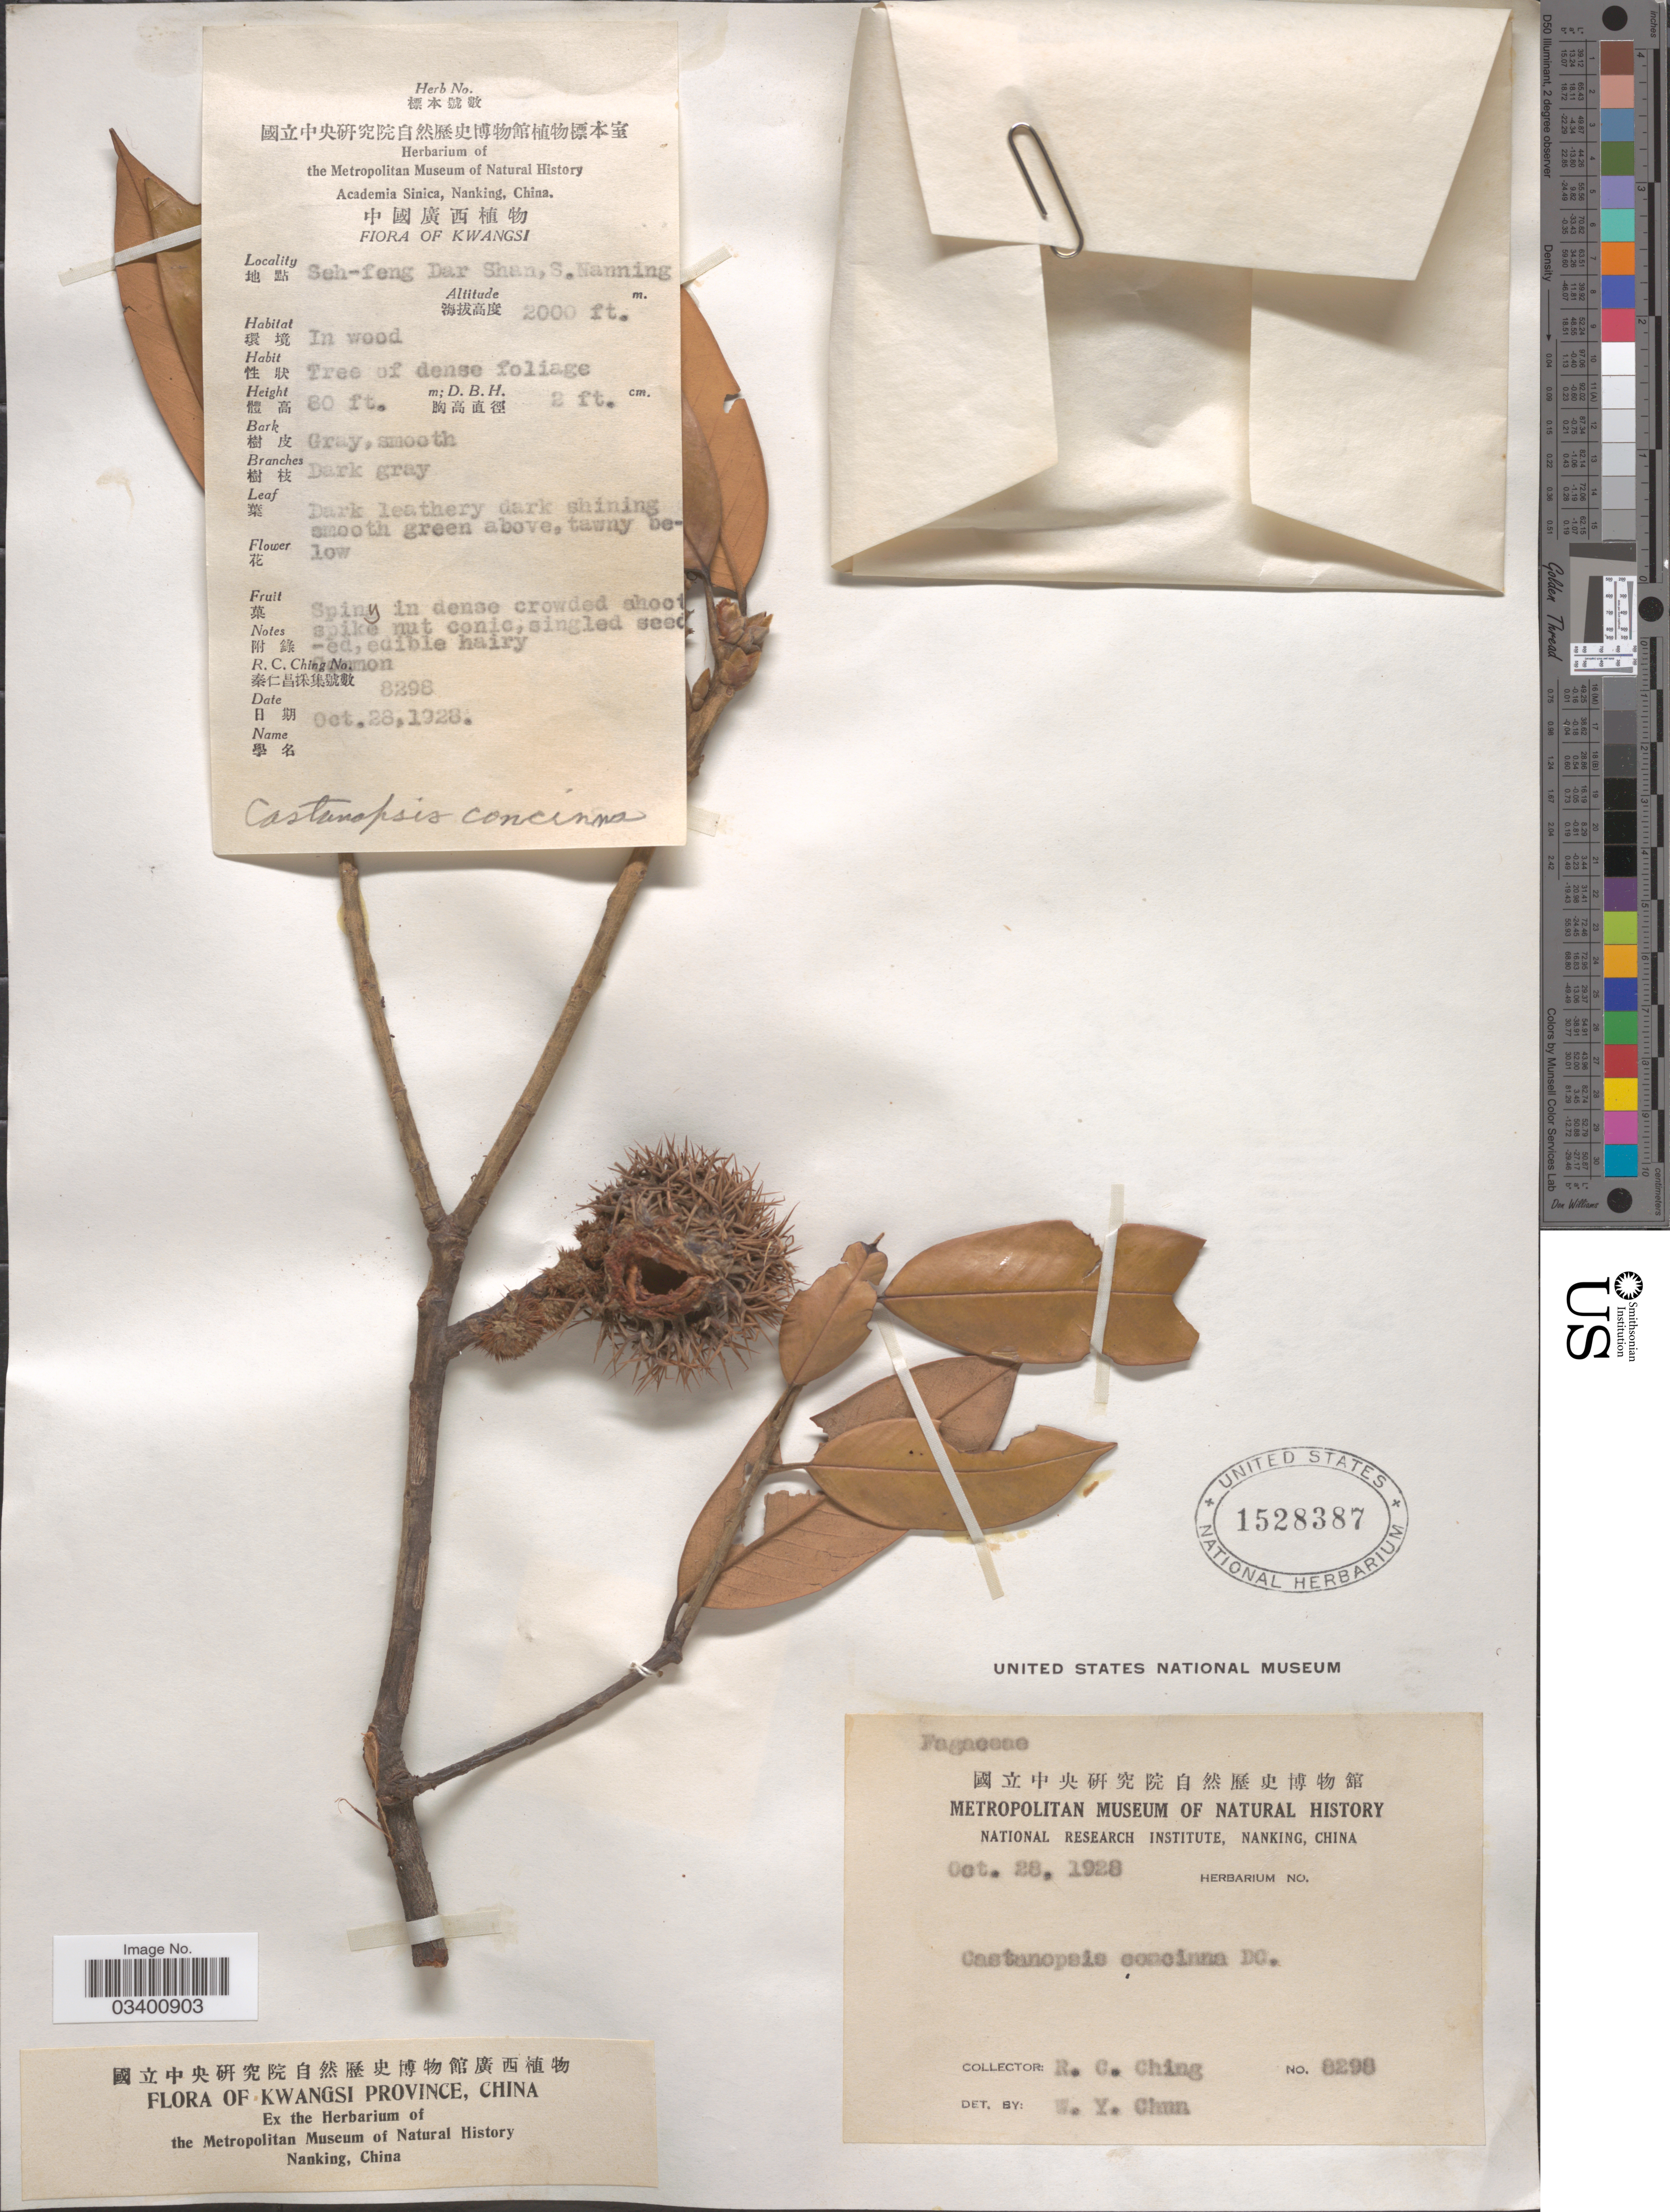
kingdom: Plantae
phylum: Tracheophyta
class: Magnoliopsida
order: Fagales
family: Fagaceae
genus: Castanopsis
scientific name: Castanopsis concinna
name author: (Champ. & Benth.) A. DC.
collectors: R. C. Ching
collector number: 8298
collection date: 1928-10-28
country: China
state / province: Guangxi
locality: Kwangsi Province. Seh-feng Dar Shan, S. Nanning.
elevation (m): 610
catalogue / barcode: US 1528387